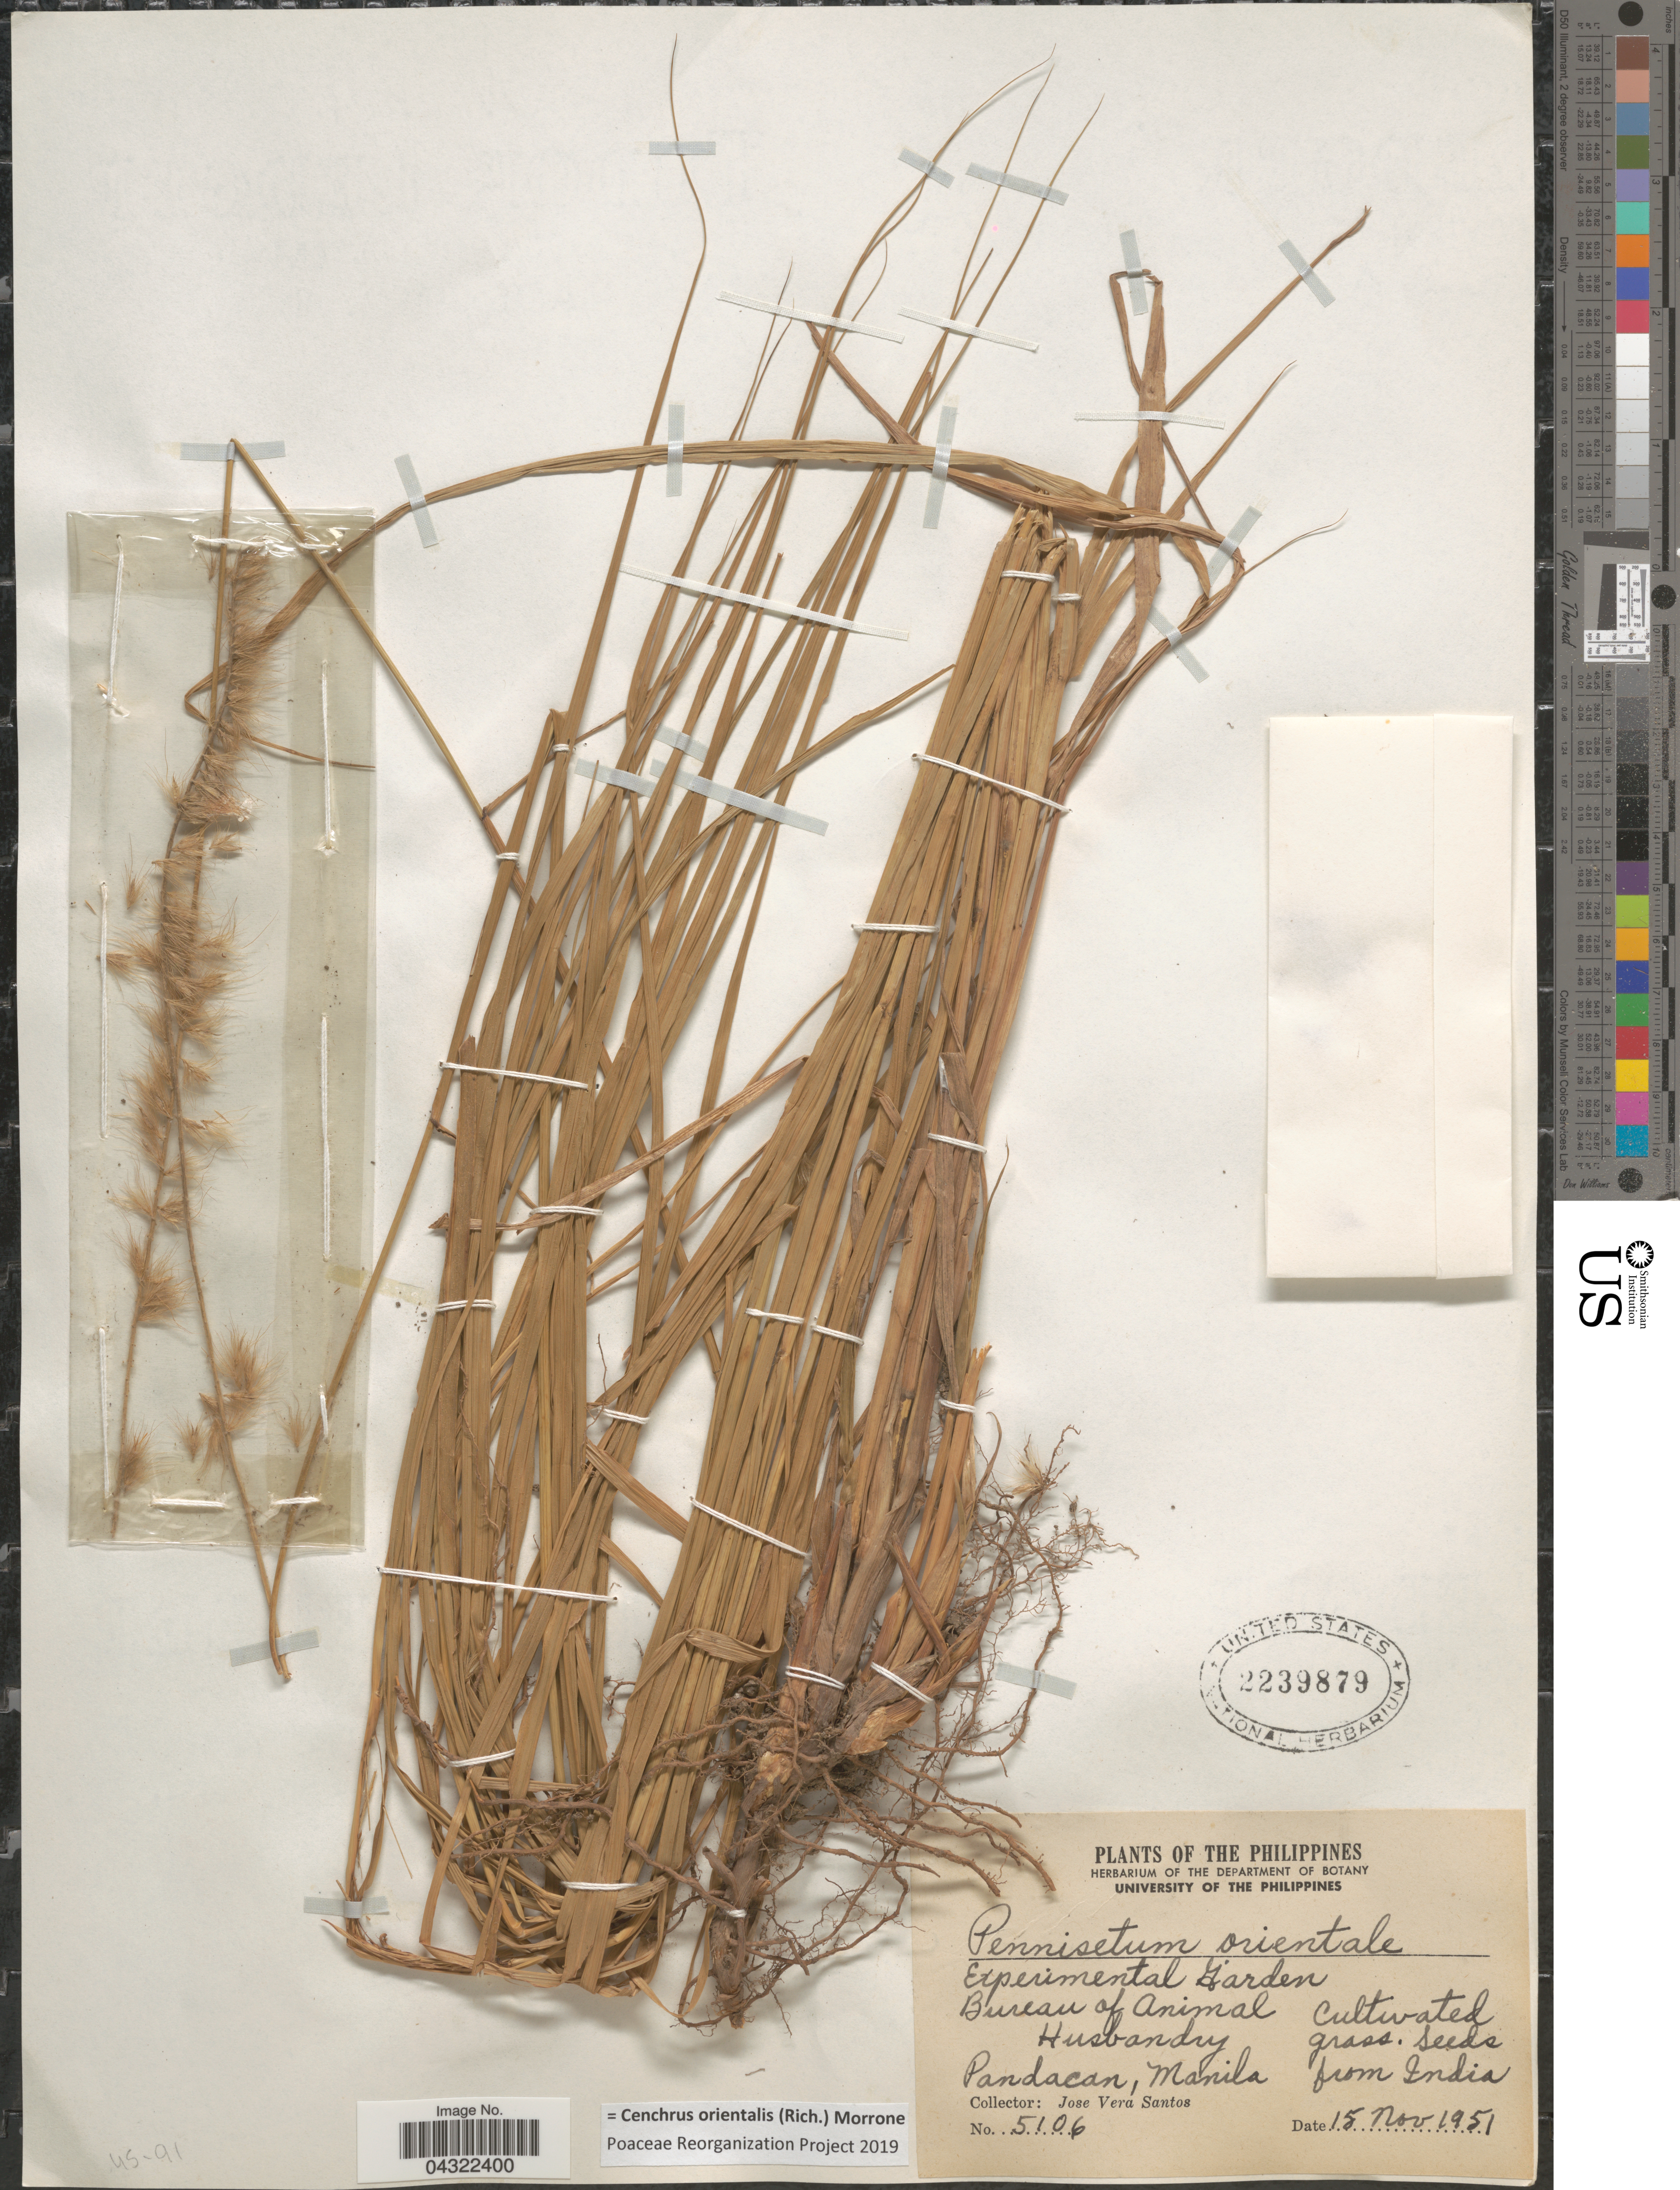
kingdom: Plantae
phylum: Tracheophyta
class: Liliopsida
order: Poales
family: Poaceae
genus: Cenchrus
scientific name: Cenchrus orientalis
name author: (Rich.) Morrone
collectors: J. Santos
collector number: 5106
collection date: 1951-11-15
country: Philippines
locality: Experimental Garden Bureau of Animal Husbandry. Pandacan, Manila.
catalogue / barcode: US 2239879